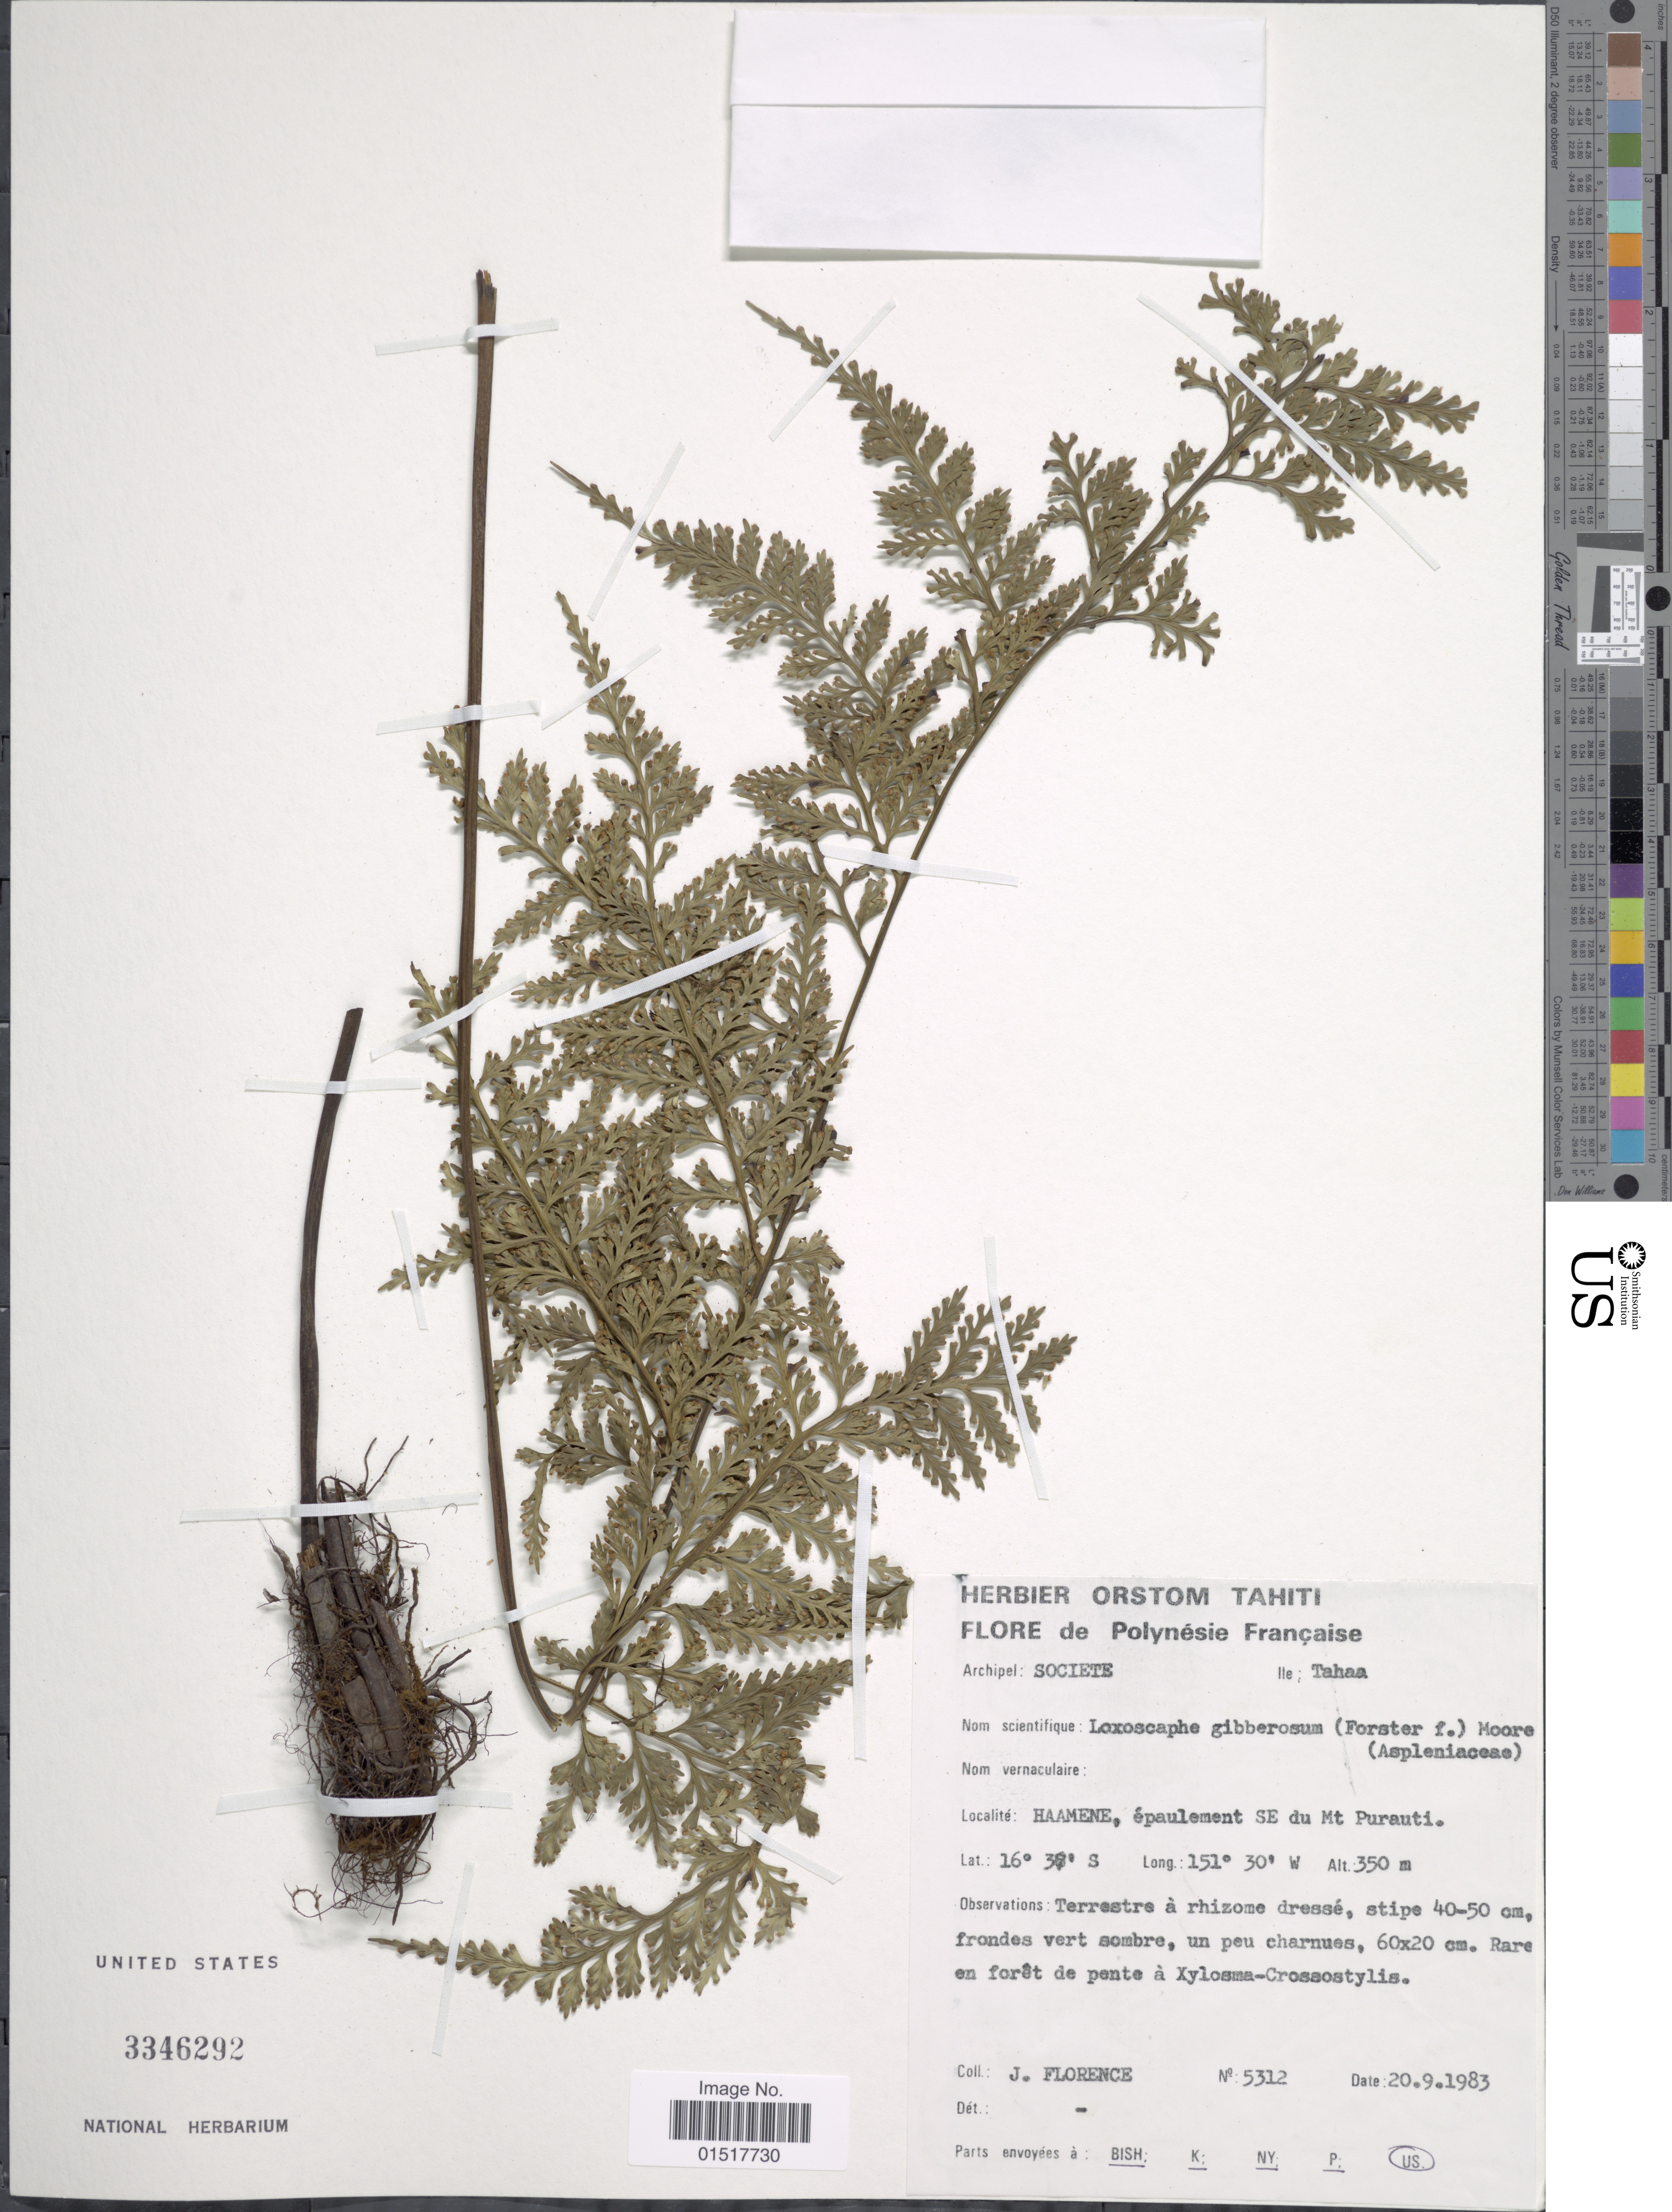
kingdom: Plantae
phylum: Tracheophyta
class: Polypodiopsida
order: Polypodiales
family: Aspleniaceae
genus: Asplenium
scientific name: Asplenium gibberosum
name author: (G. Forst.) Mett.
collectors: J. Florence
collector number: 5312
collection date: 1983-09-20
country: French Polynesia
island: Tahaa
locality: Archipel: Societe. Ile: Tahaa. Haamene, épaulement SE du Mt Purauti.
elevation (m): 350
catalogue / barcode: US 3346292